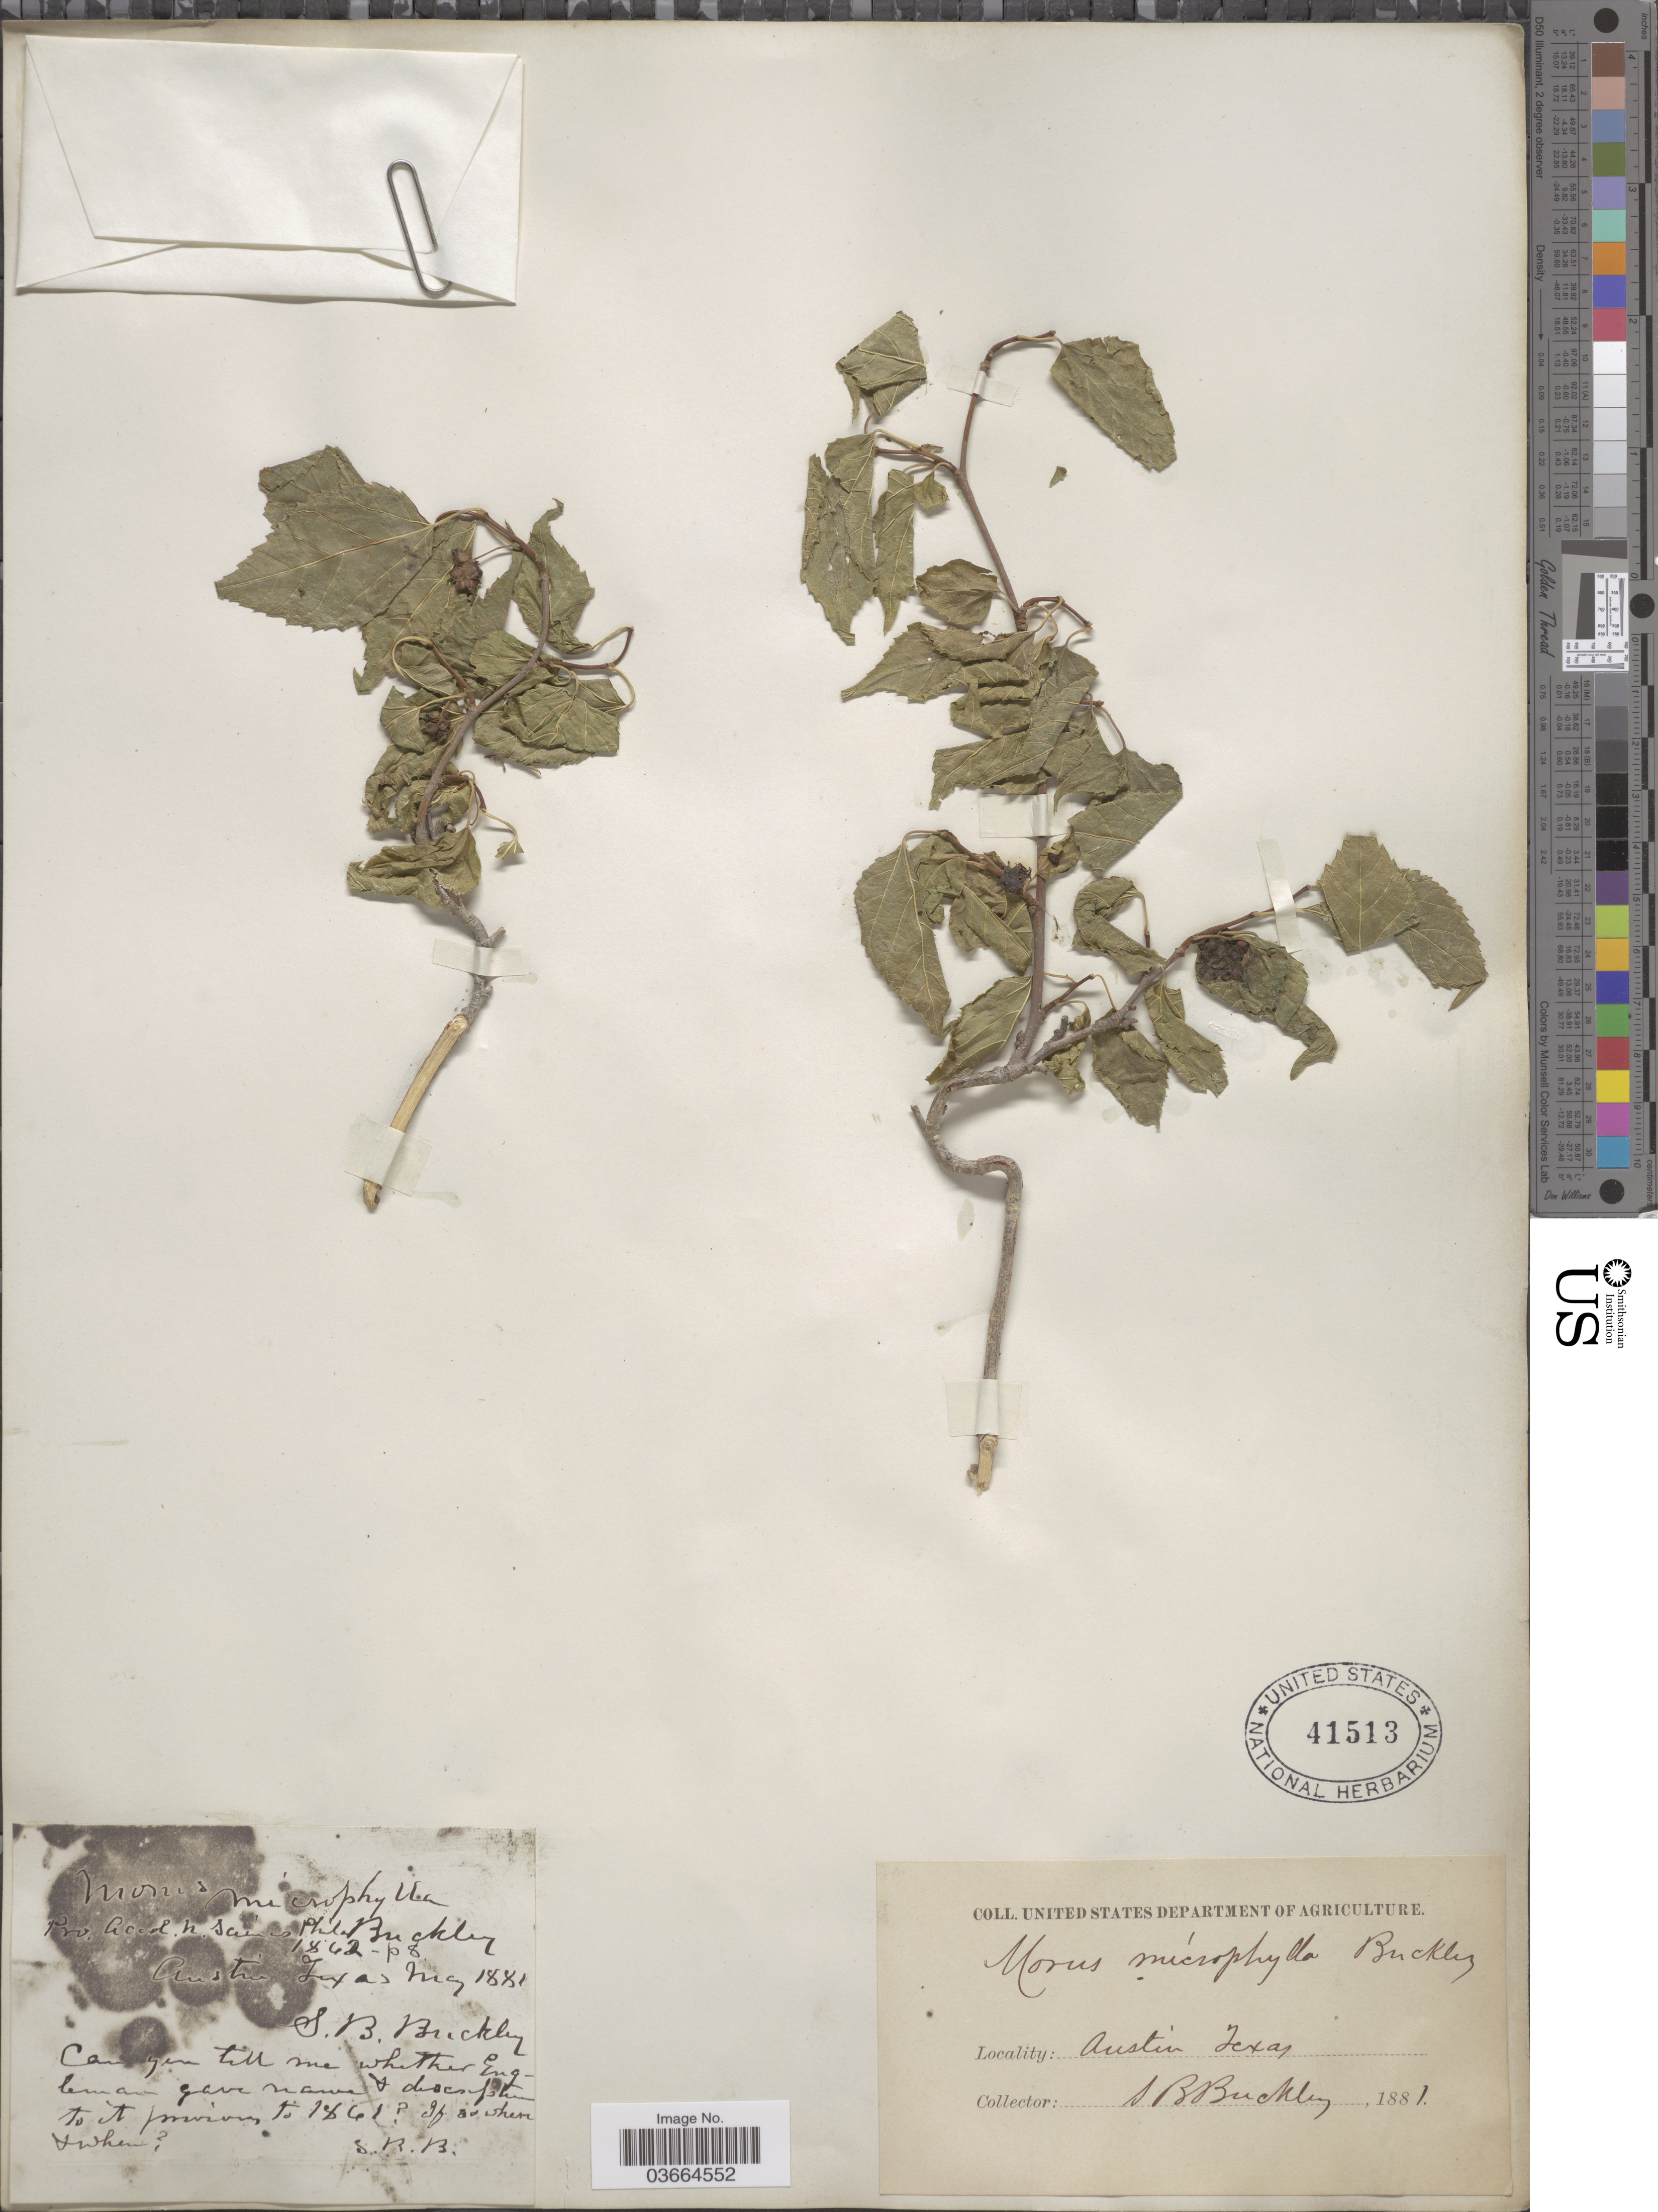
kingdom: Plantae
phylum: Tracheophyta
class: Magnoliopsida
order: Rosales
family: Moraceae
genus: Morus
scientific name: Morus microphylla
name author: Buckley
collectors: S. B. Buckley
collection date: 1881-05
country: United States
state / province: Texas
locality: Austin.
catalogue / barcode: US 41513